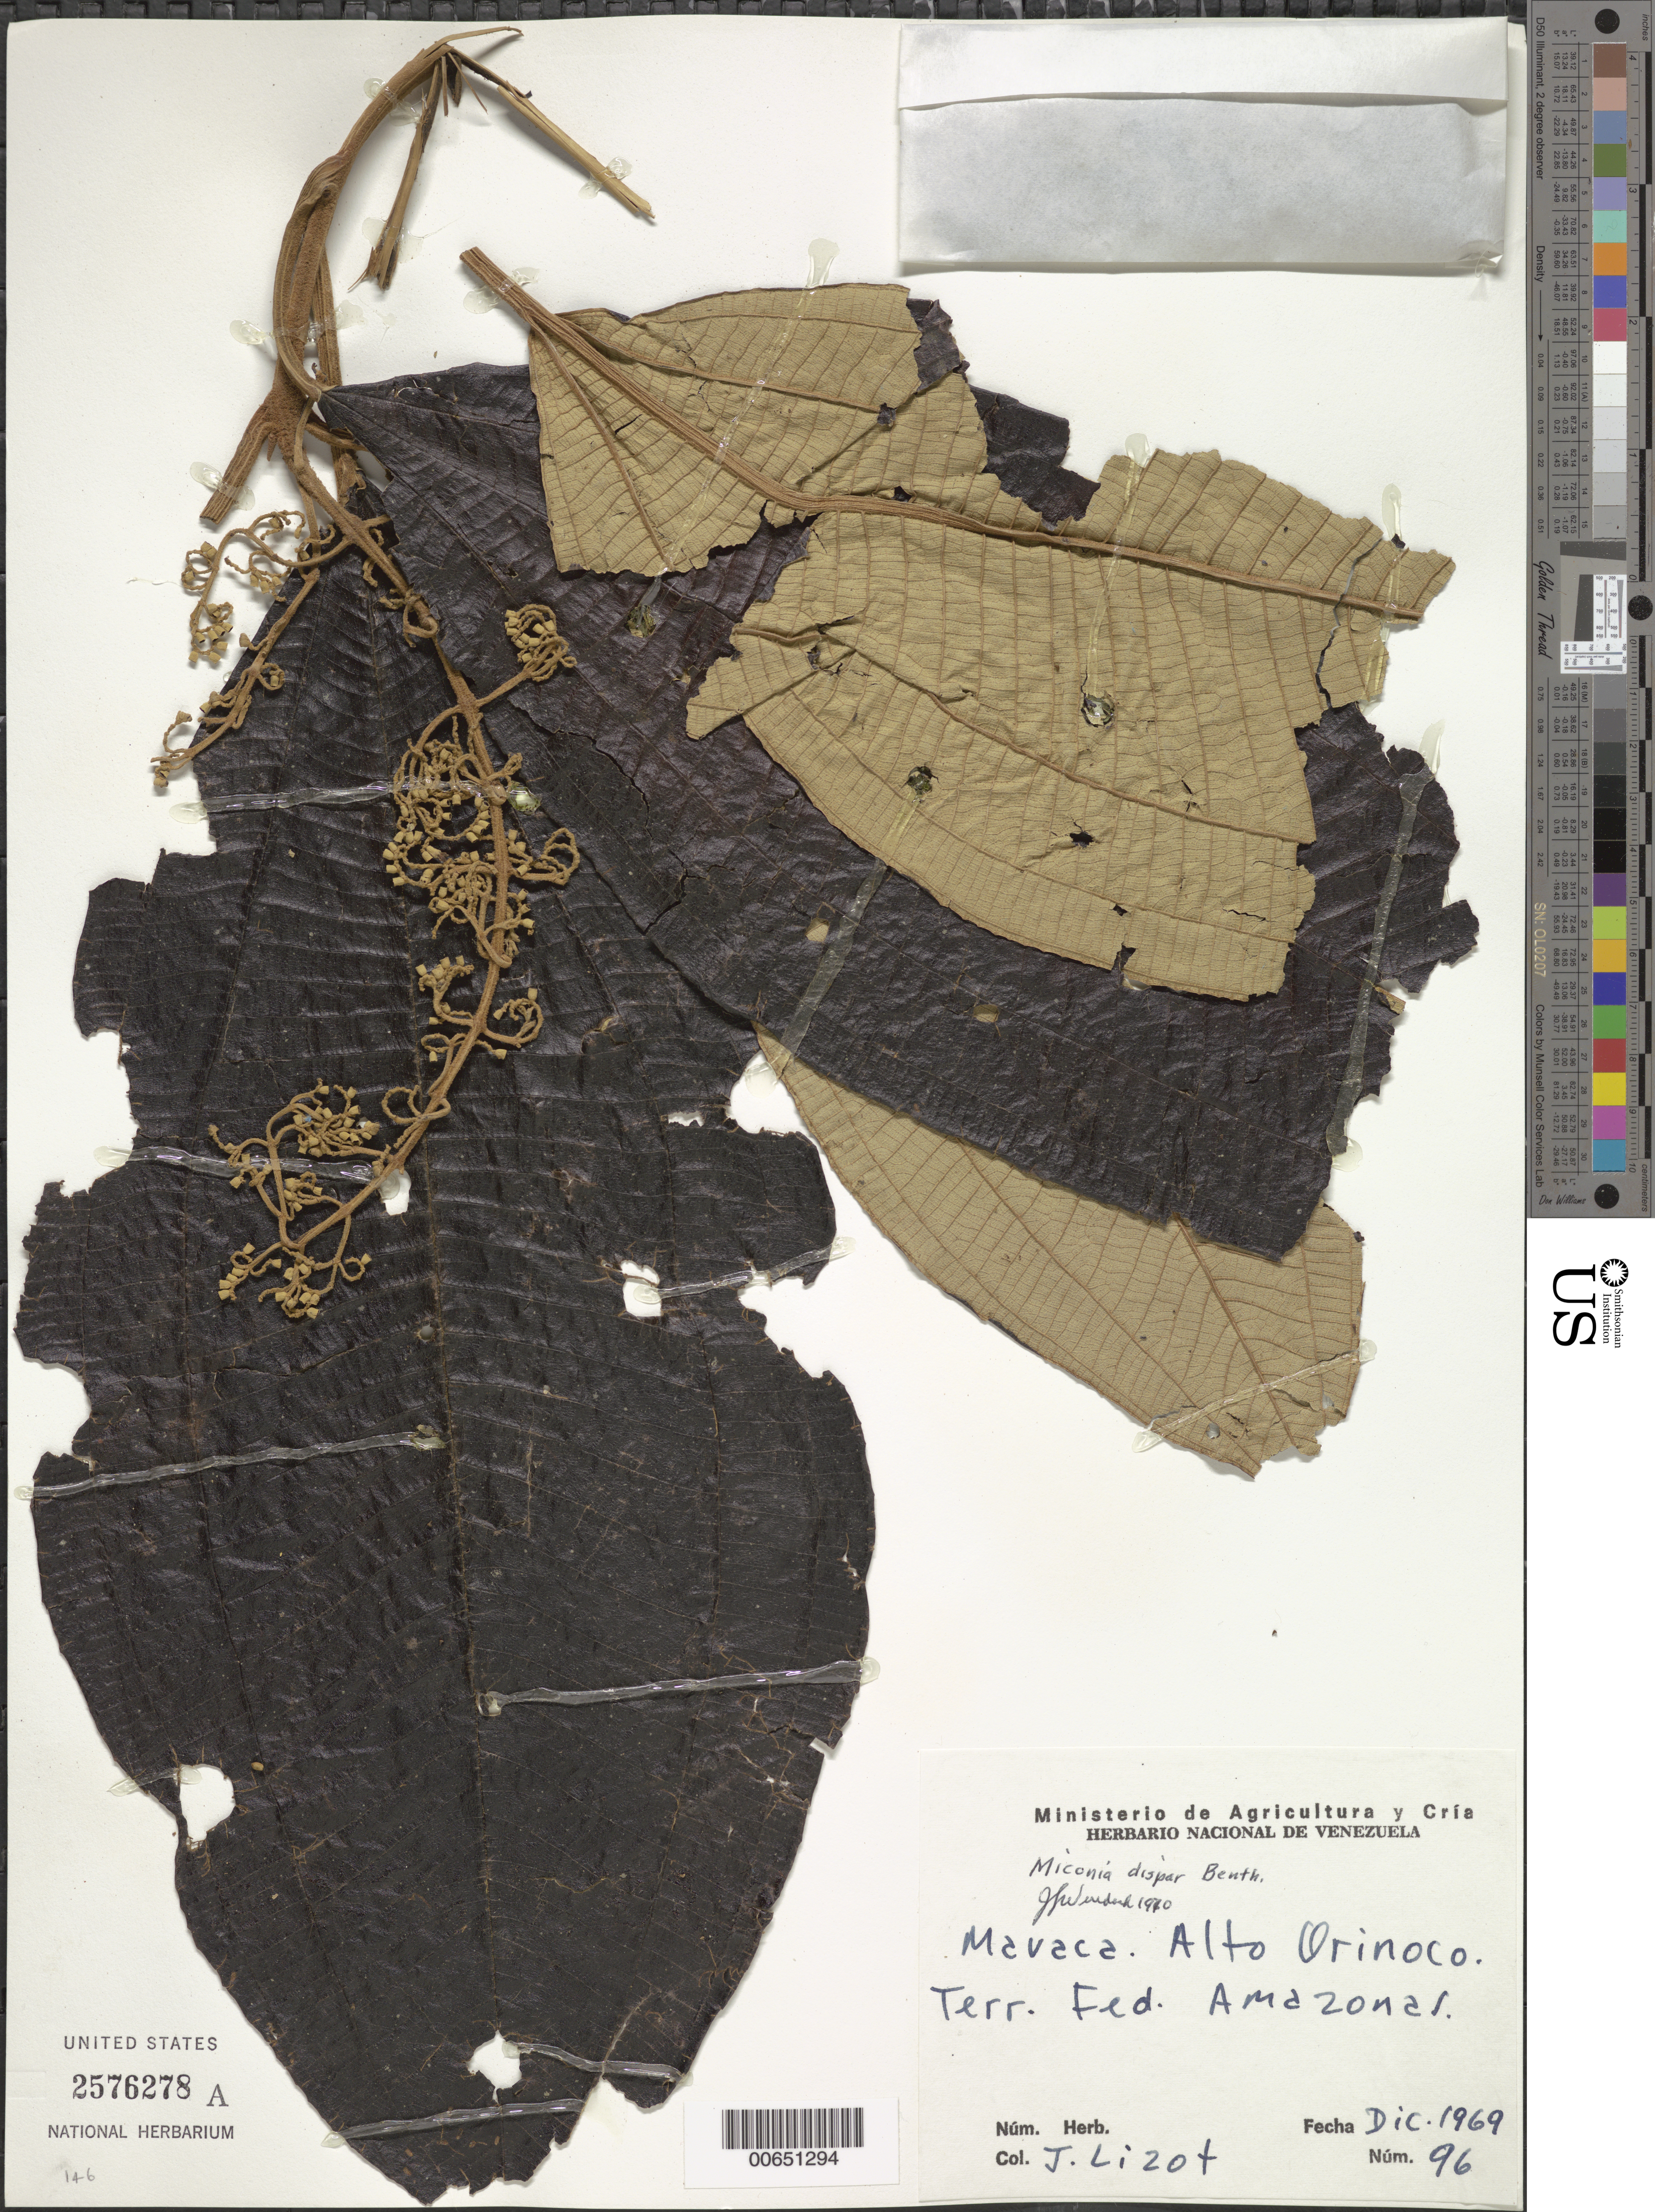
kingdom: Plantae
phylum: Tracheophyta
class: Magnoliopsida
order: Myrtales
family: Melastomataceae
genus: Miconia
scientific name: Miconia dispar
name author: Benth.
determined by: Wurdack, John J., (US), US (UNITED STATES)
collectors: J. Lizot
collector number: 96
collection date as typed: Dec-69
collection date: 1969-12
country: Venezuela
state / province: Amazonas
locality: Mavaca, Alto Orinoco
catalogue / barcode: US 2576278A